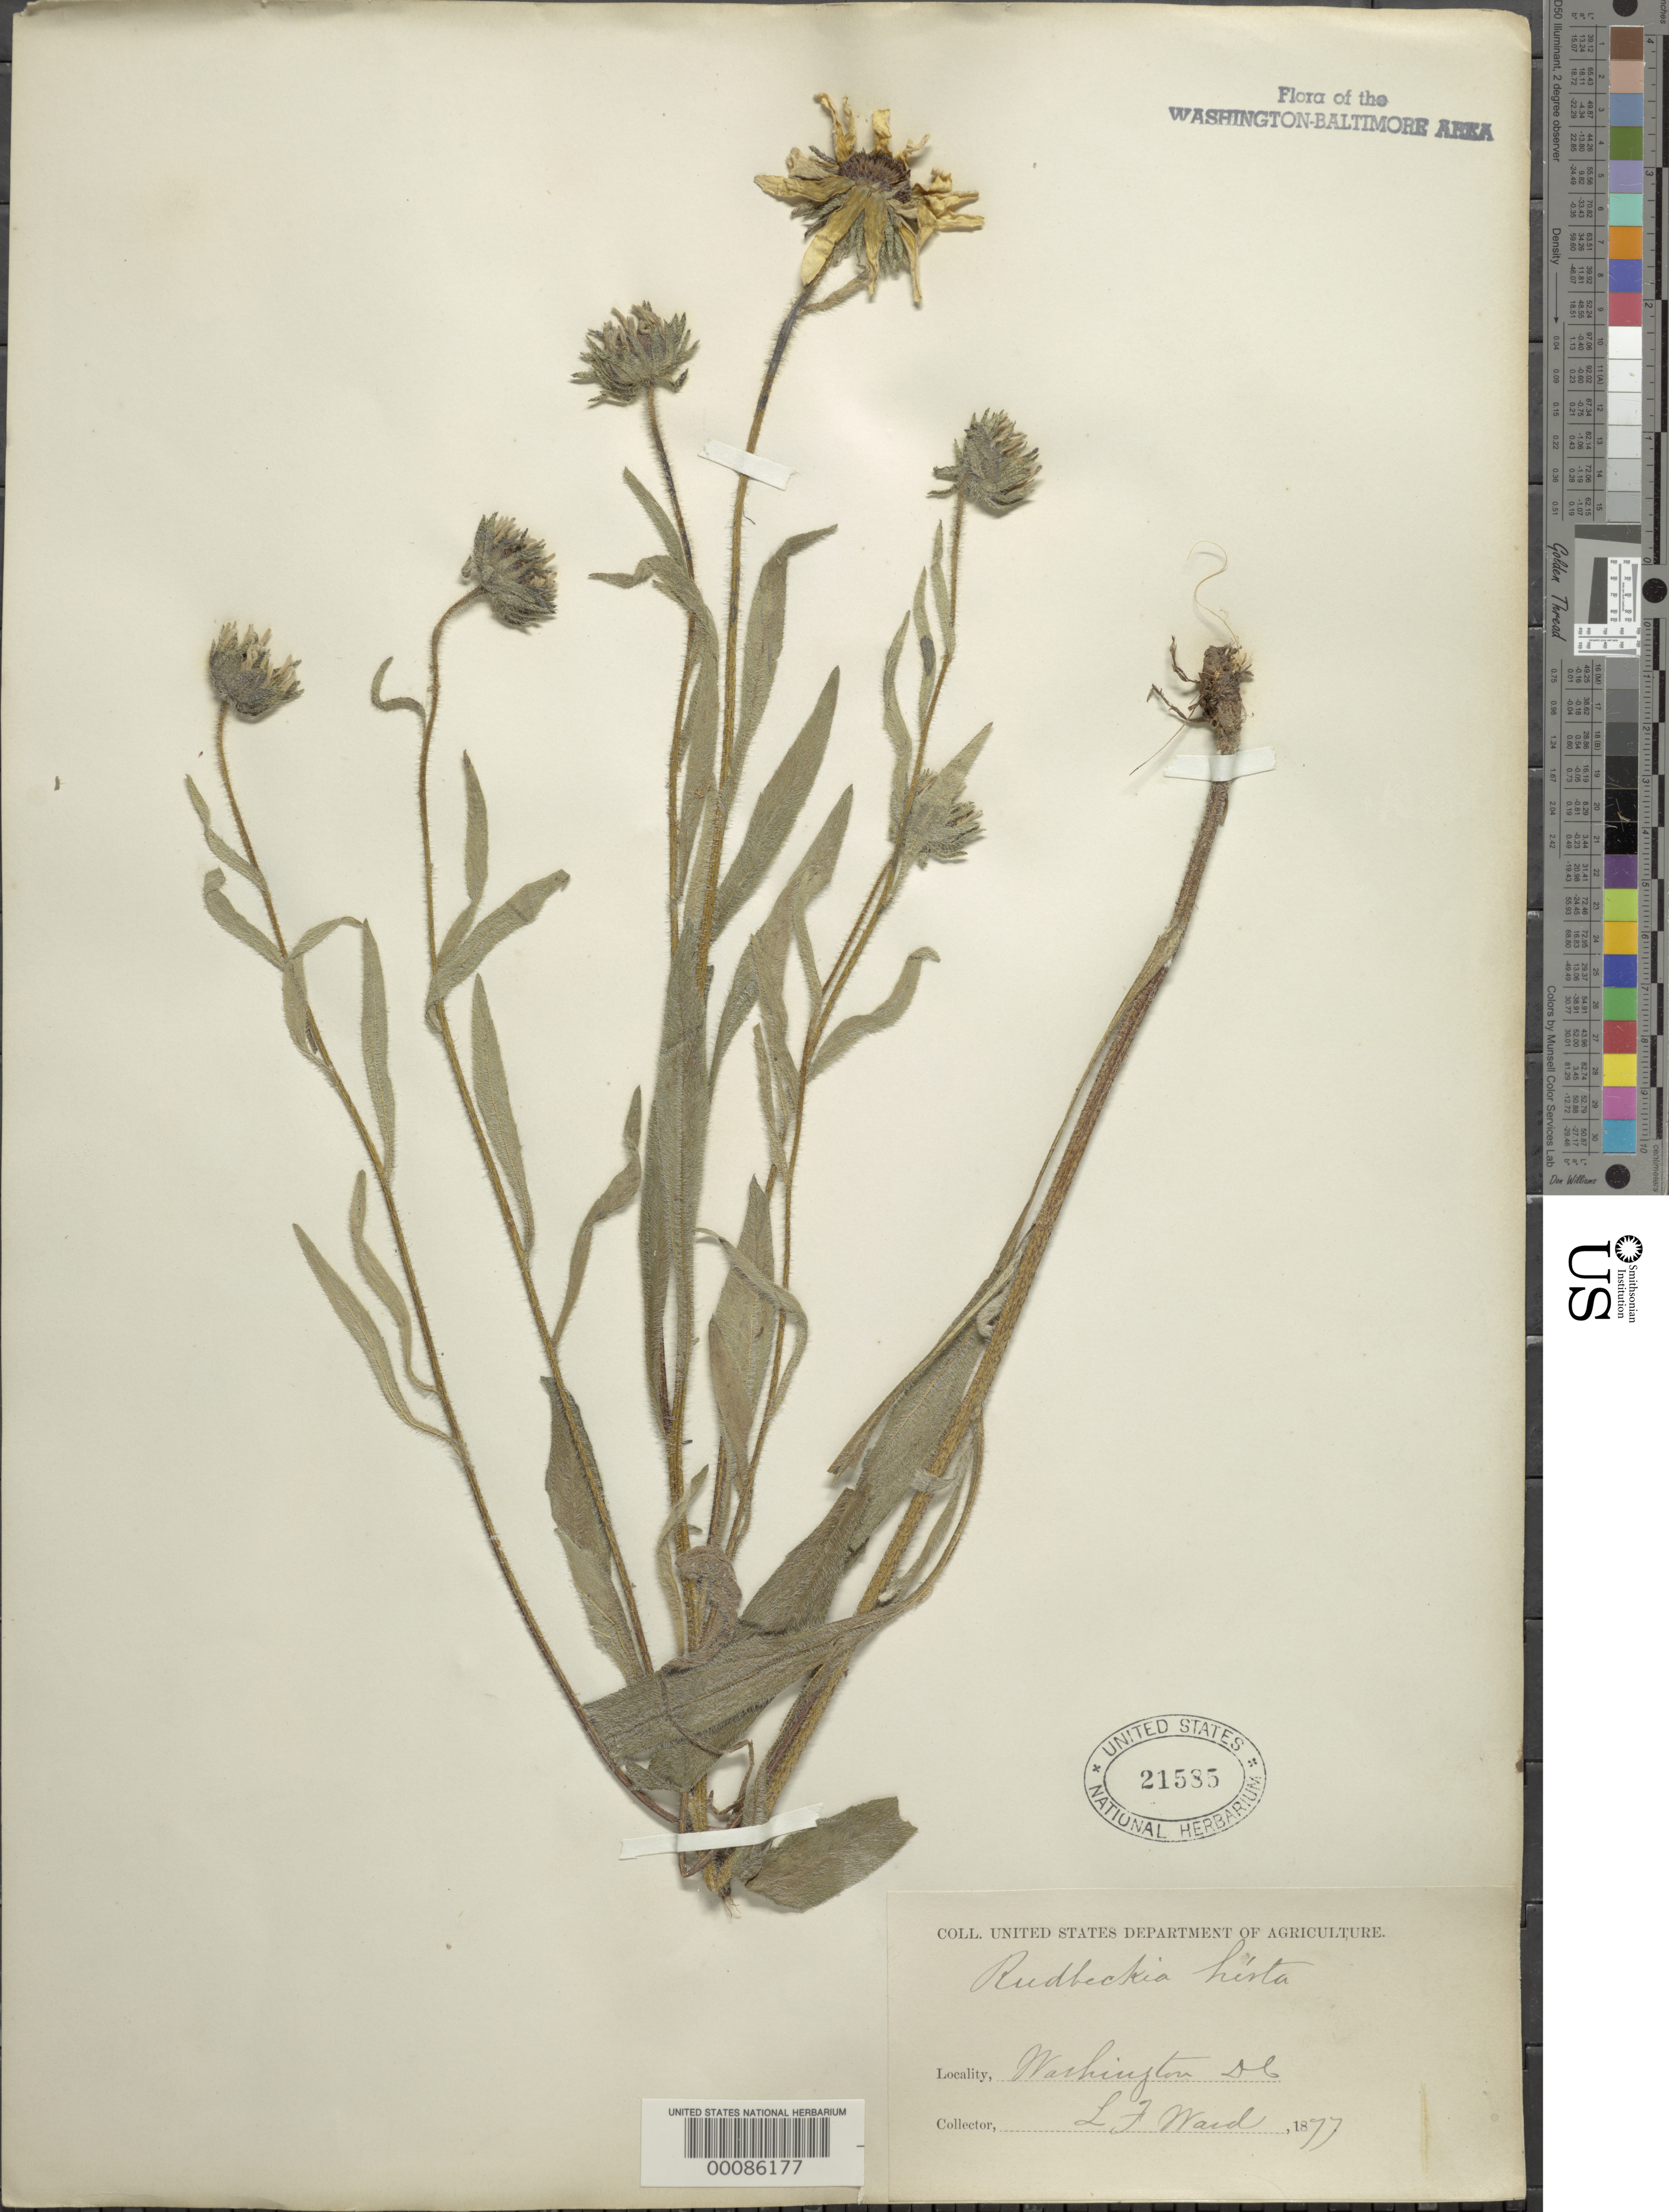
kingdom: Plantae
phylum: Tracheophyta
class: Magnoliopsida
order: Asterales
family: Asteraceae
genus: Rudbeckia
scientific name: Rudbeckia hirta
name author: L.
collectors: L. F. Ward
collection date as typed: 1877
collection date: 1877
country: United States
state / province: District of Columbia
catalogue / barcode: US 21585